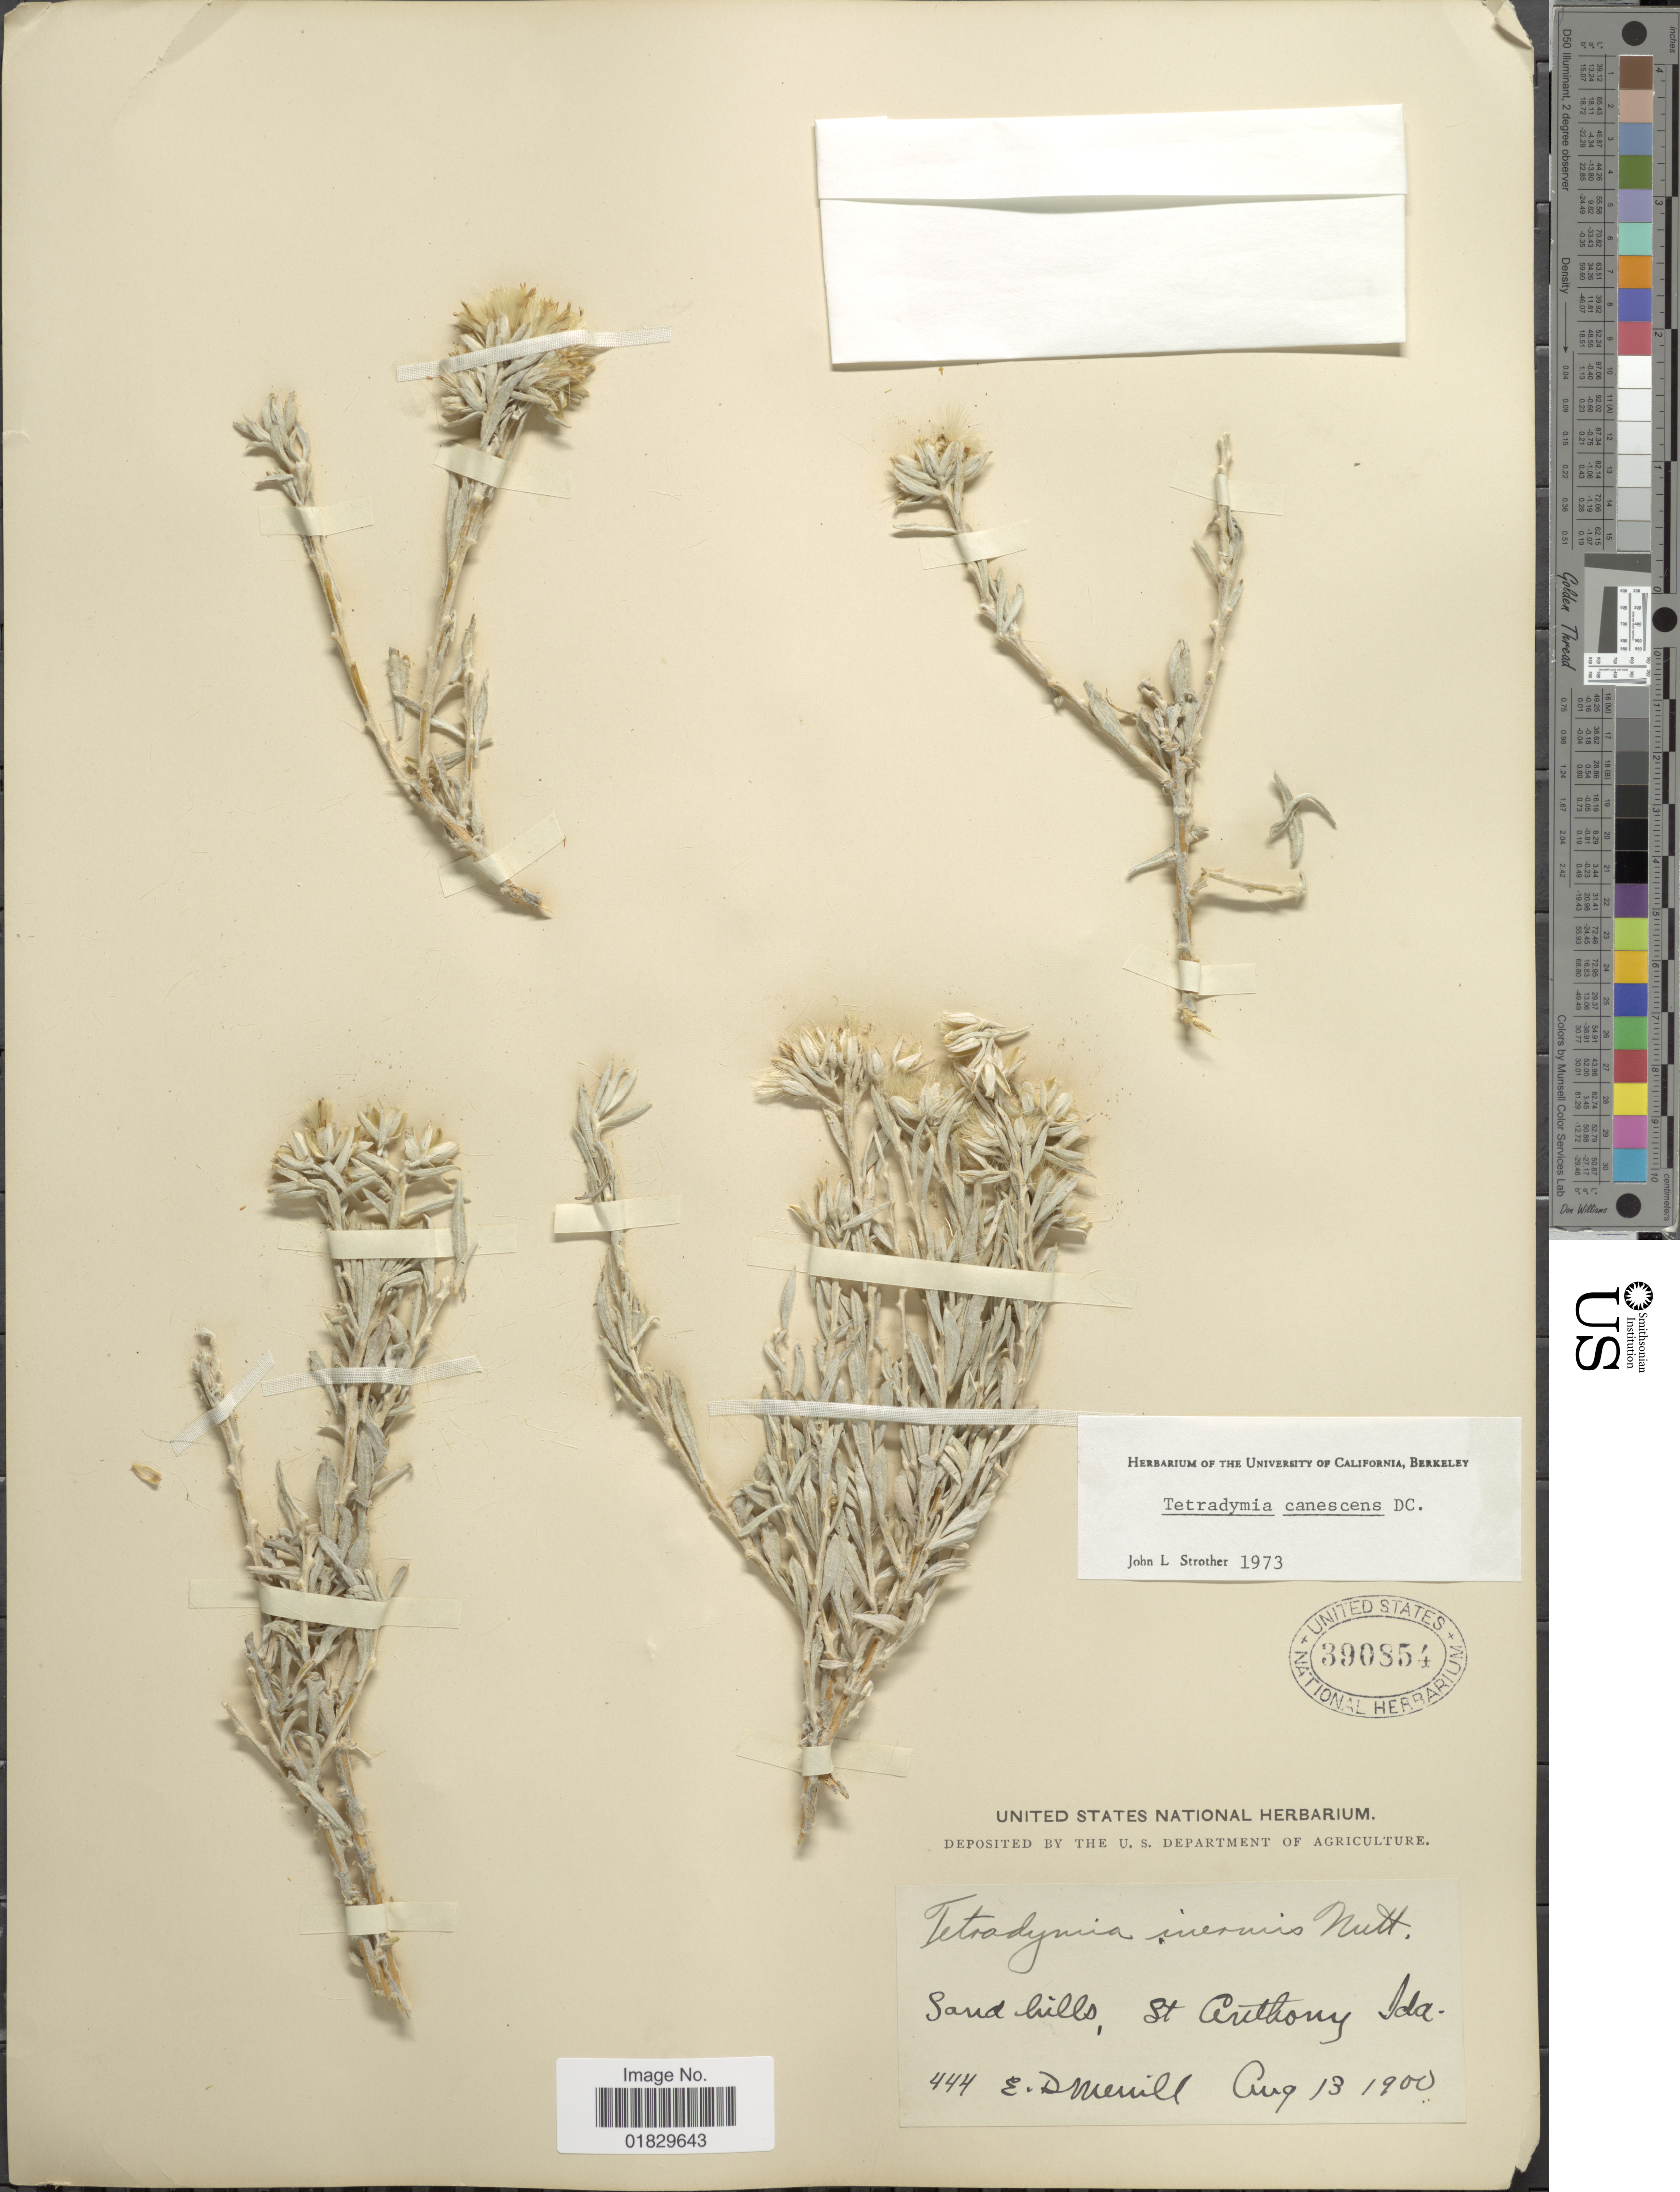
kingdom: Plantae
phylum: Tracheophyta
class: Magnoliopsida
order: Asterales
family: Asteraceae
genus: Tetradymia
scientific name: Tetradymia canescens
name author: DC.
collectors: E. D. Merrill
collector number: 444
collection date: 1900-08-13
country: United States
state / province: Idaho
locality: Sand hills, St Anthony Ida.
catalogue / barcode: US 390854